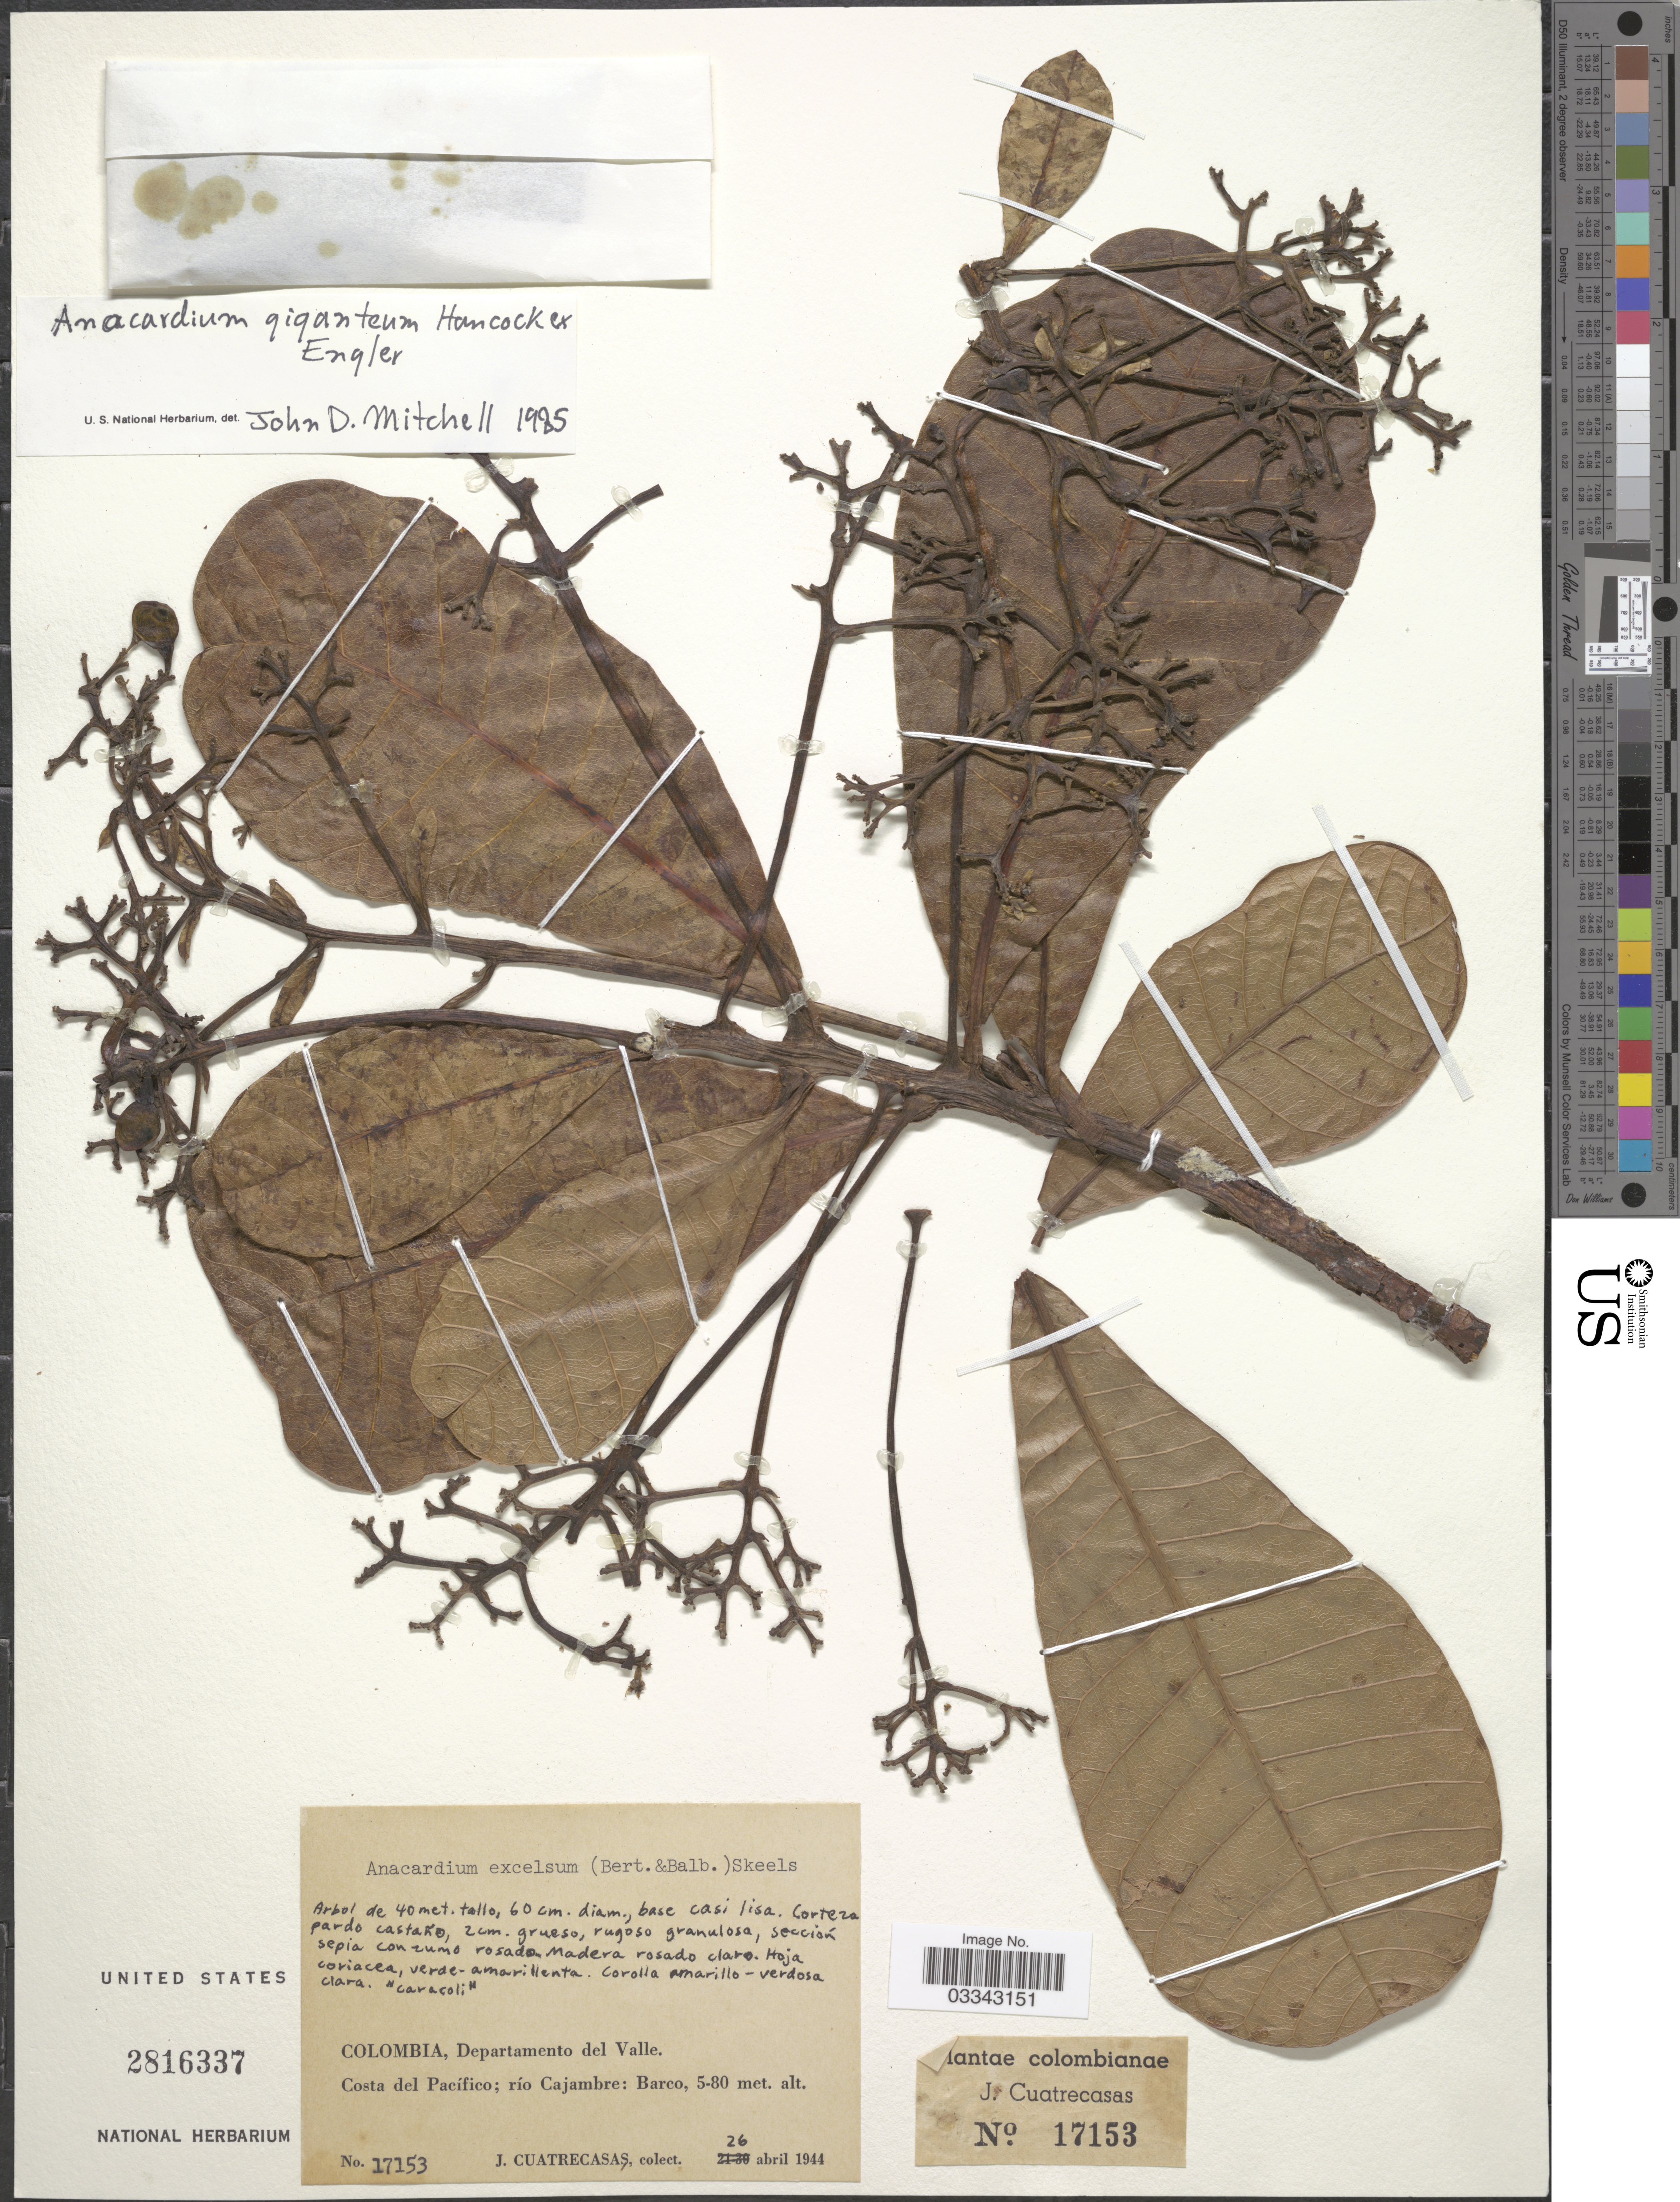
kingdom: Plantae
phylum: Tracheophyta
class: Magnoliopsida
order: Sapindales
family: Anacardiaceae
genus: Anacardium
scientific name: Anacardium giganteum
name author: W. Hancock ex Engl.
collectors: J. Cuatrecasas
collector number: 17153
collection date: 1944-04-26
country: Colombia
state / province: Valle del Cauca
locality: Departamento del Valle. Costa del Pacífico; río Cajambre: Barco.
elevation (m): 5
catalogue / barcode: US 2816337